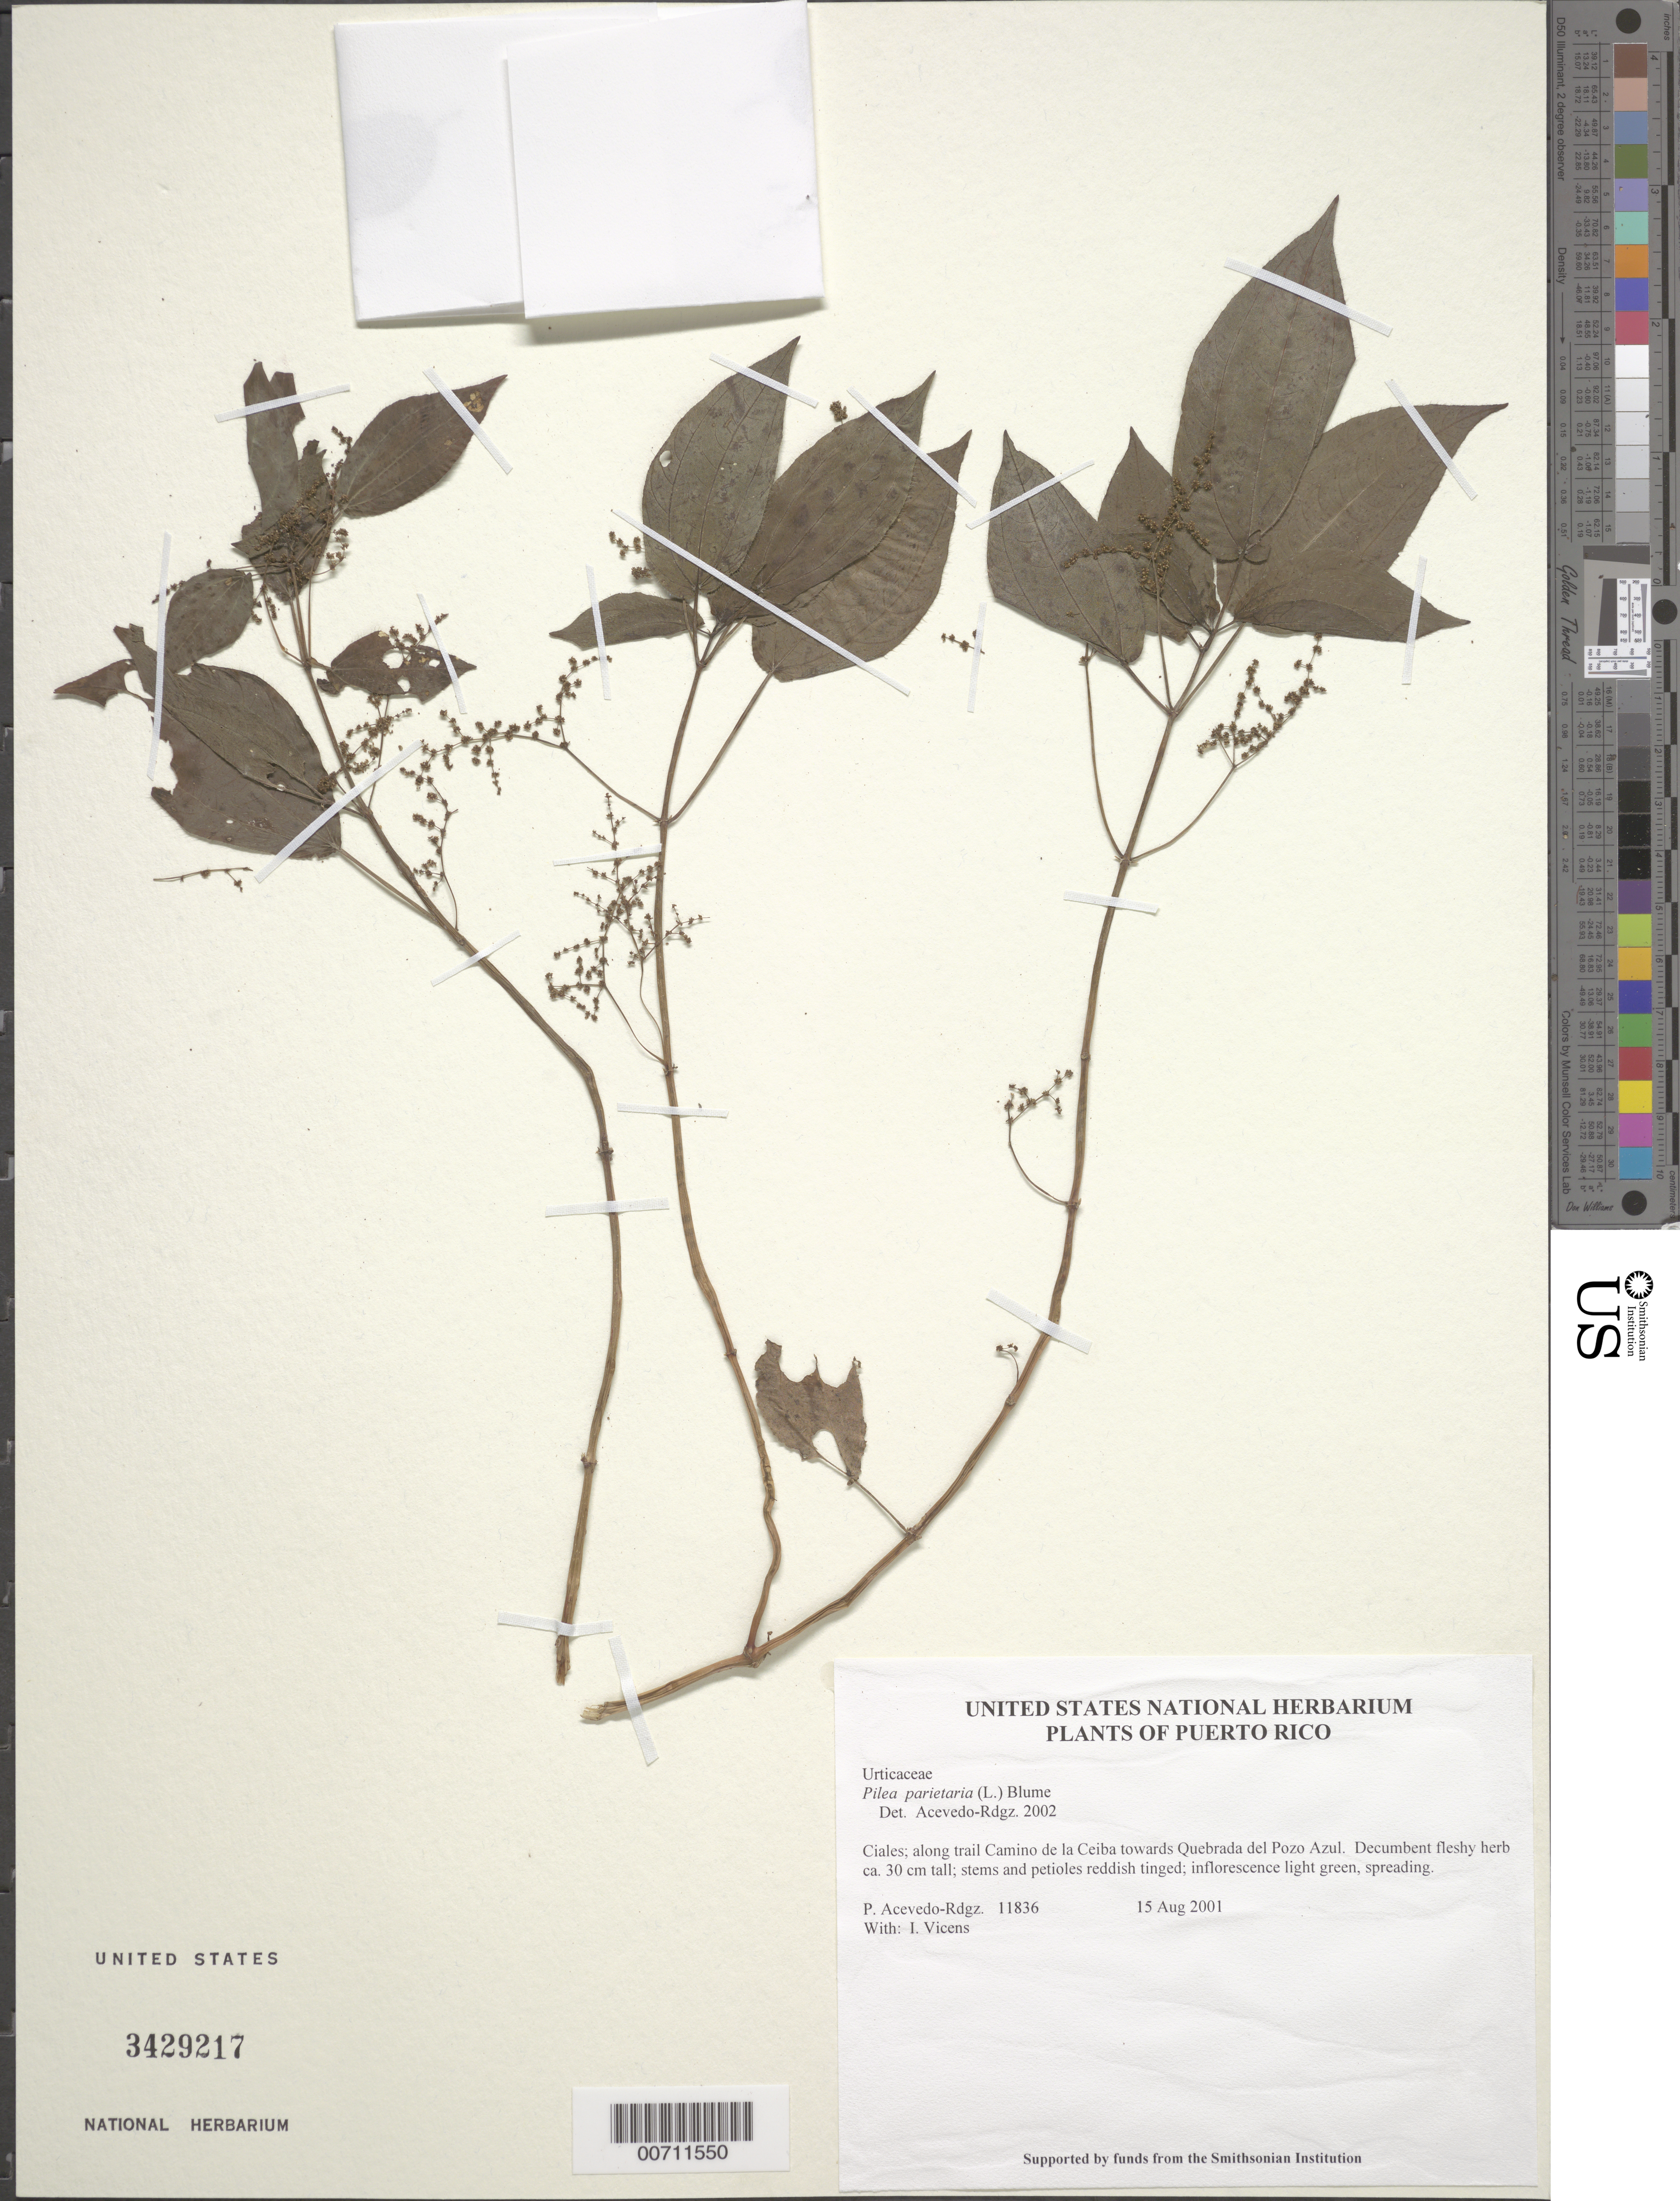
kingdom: Plantae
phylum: Tracheophyta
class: Magnoliopsida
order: Rosales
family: Urticaceae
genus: Pilea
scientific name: Pilea parietaria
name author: (L.) Blume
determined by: Acevedo-Rodríguez, P., (BOT), Smithsonian Institution - National Museum of Natural History (UNITED STATES)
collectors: P. Acevedo-Rodr. & I. Vicens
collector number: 11836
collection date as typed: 15 Aug 2001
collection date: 2001-08-15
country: Puerto Rico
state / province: Ciales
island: Puerto Rico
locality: Ciales; along trail Camino de la Ceiba towards Quebrada del Pozo Azul.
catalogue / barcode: US 3429217